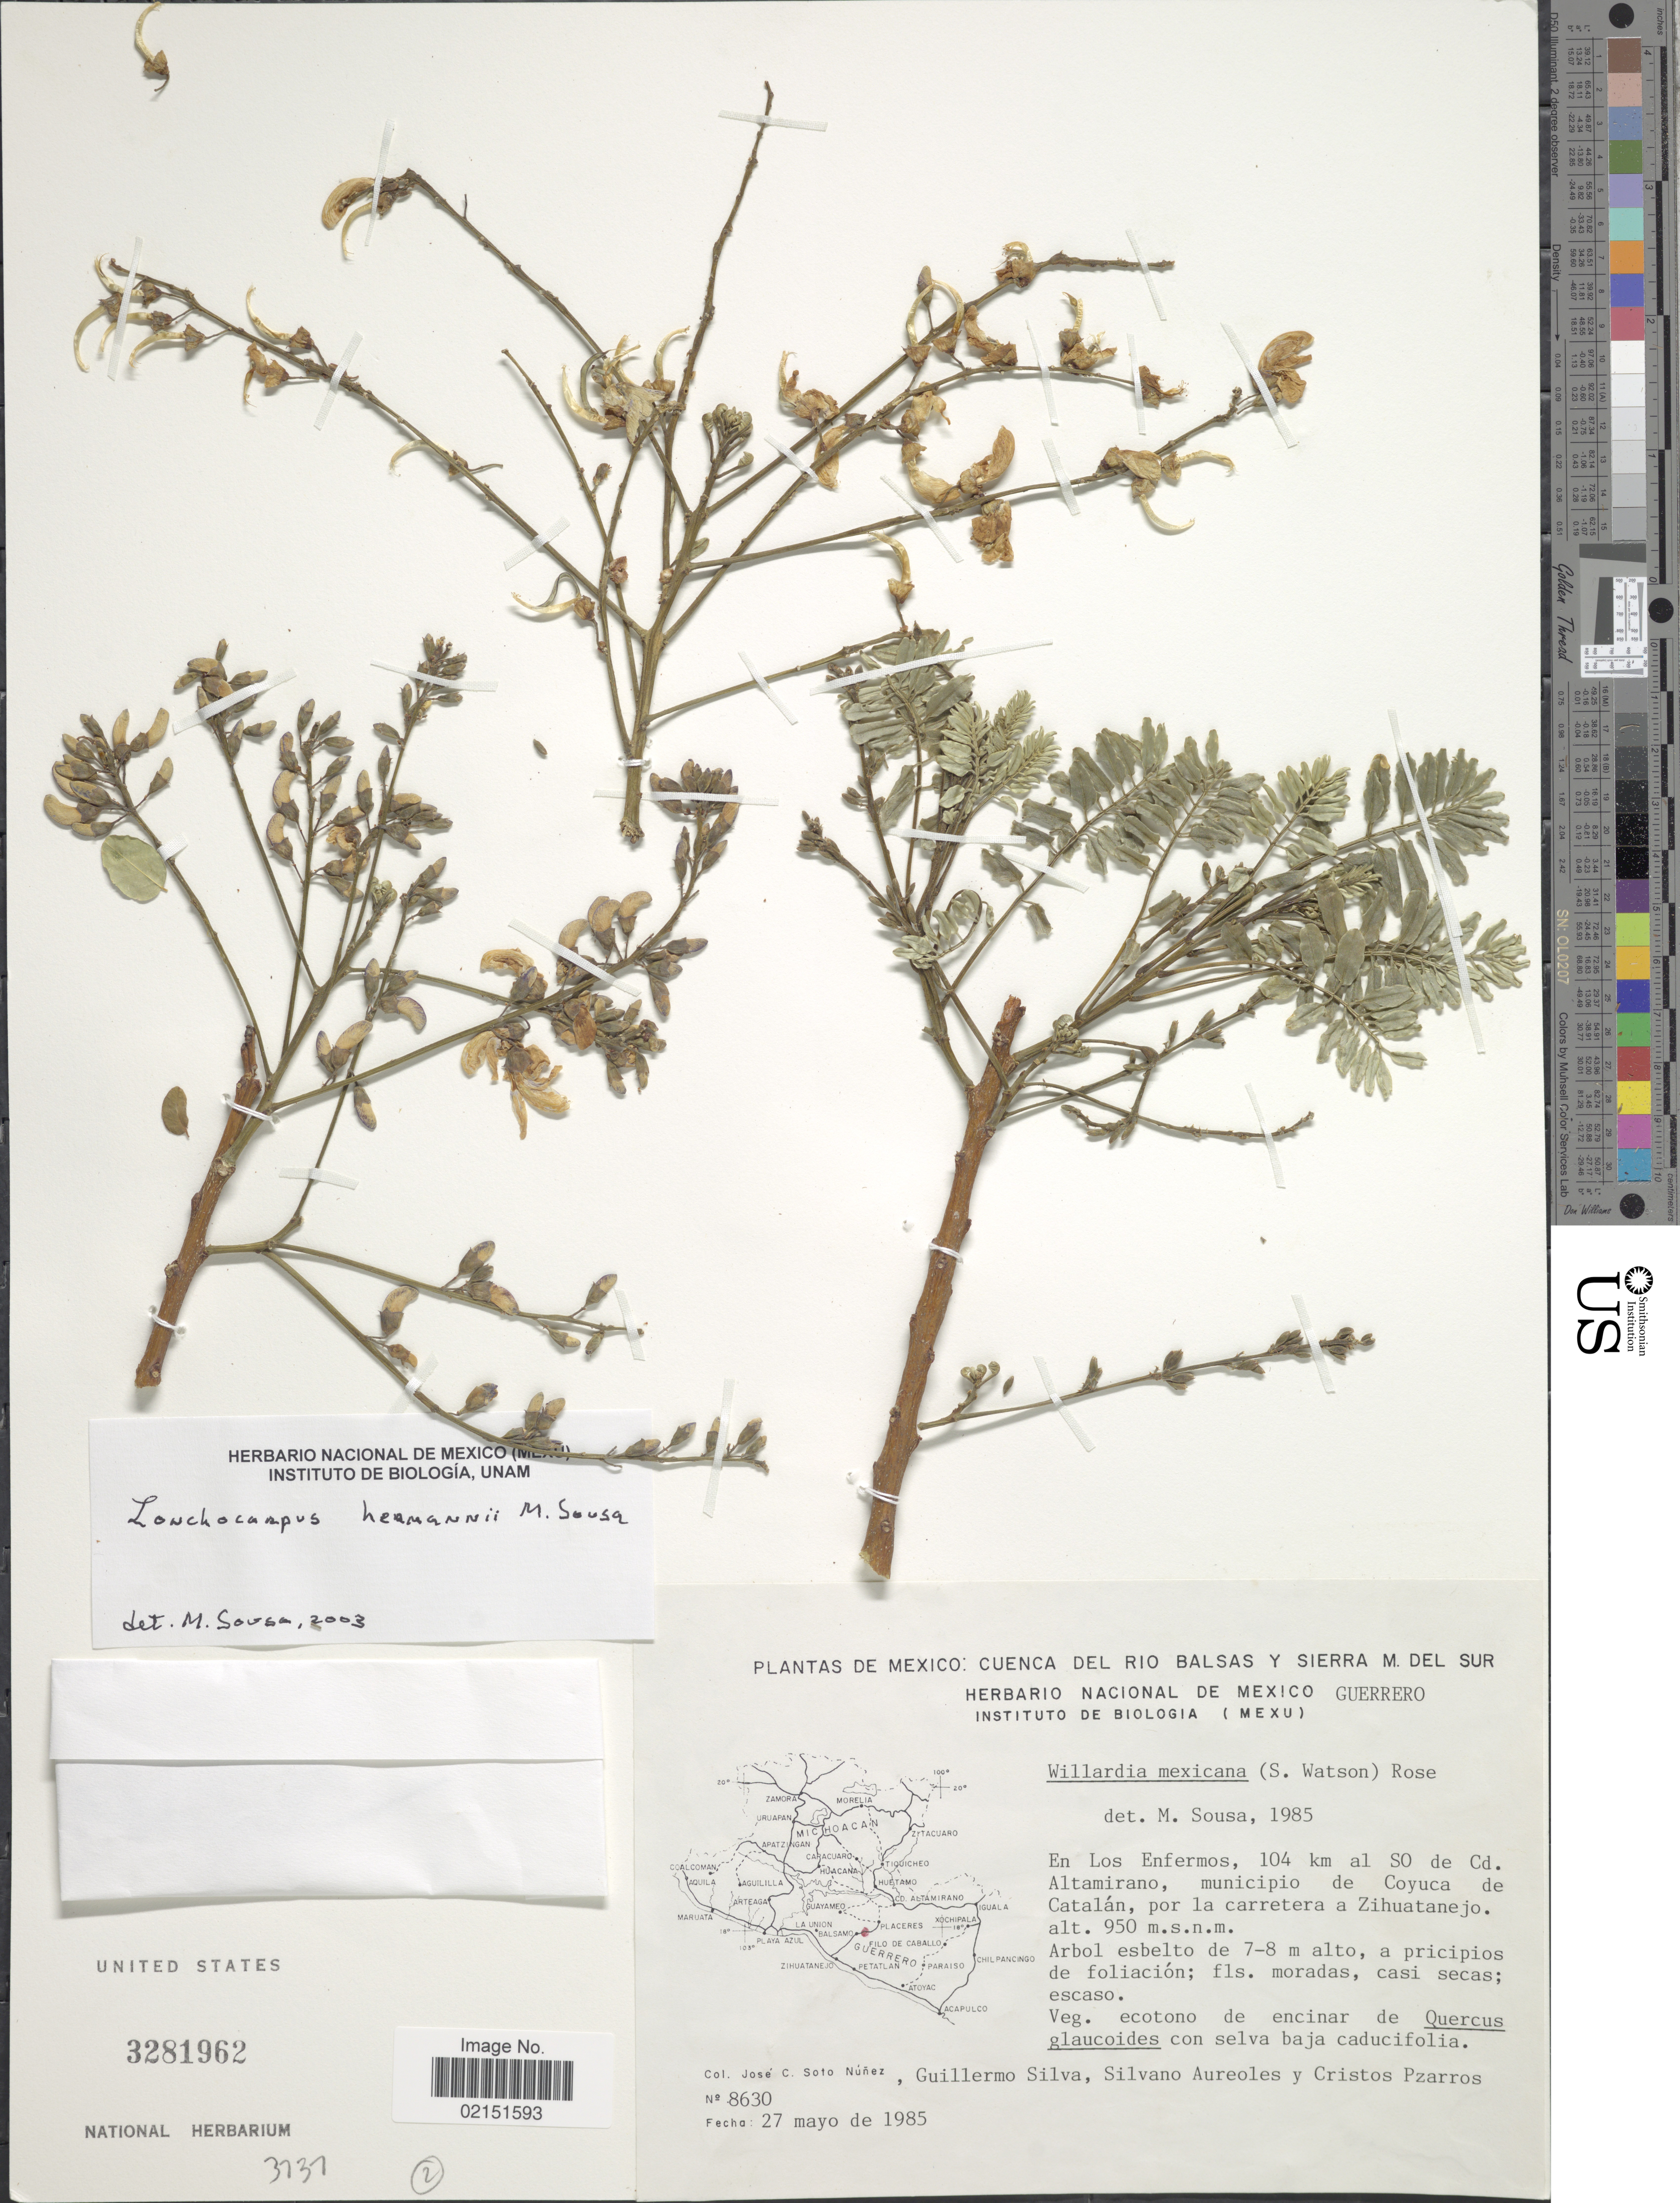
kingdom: Plantae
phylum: Tracheophyta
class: Magnoliopsida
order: Fabales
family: Fabaceae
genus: Lonchocarpus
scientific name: Lonchocarpus hermannii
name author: M. Sousa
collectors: J. Soto, G. Silva, S. Aureoles & C. Pzarros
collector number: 8630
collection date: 1985-05-27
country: Mexico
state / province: Guerrero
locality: Cuenca del Rio Balsas y Sierra M. del sur Guerrero. En Los Enfermos, 104 km al SO de Cd. Altamirano, municipio de Coyuca de Catalan, municipio de Coyuca de Catalan, por la carretera a Zihuatanejo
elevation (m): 950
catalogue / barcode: US 3281962